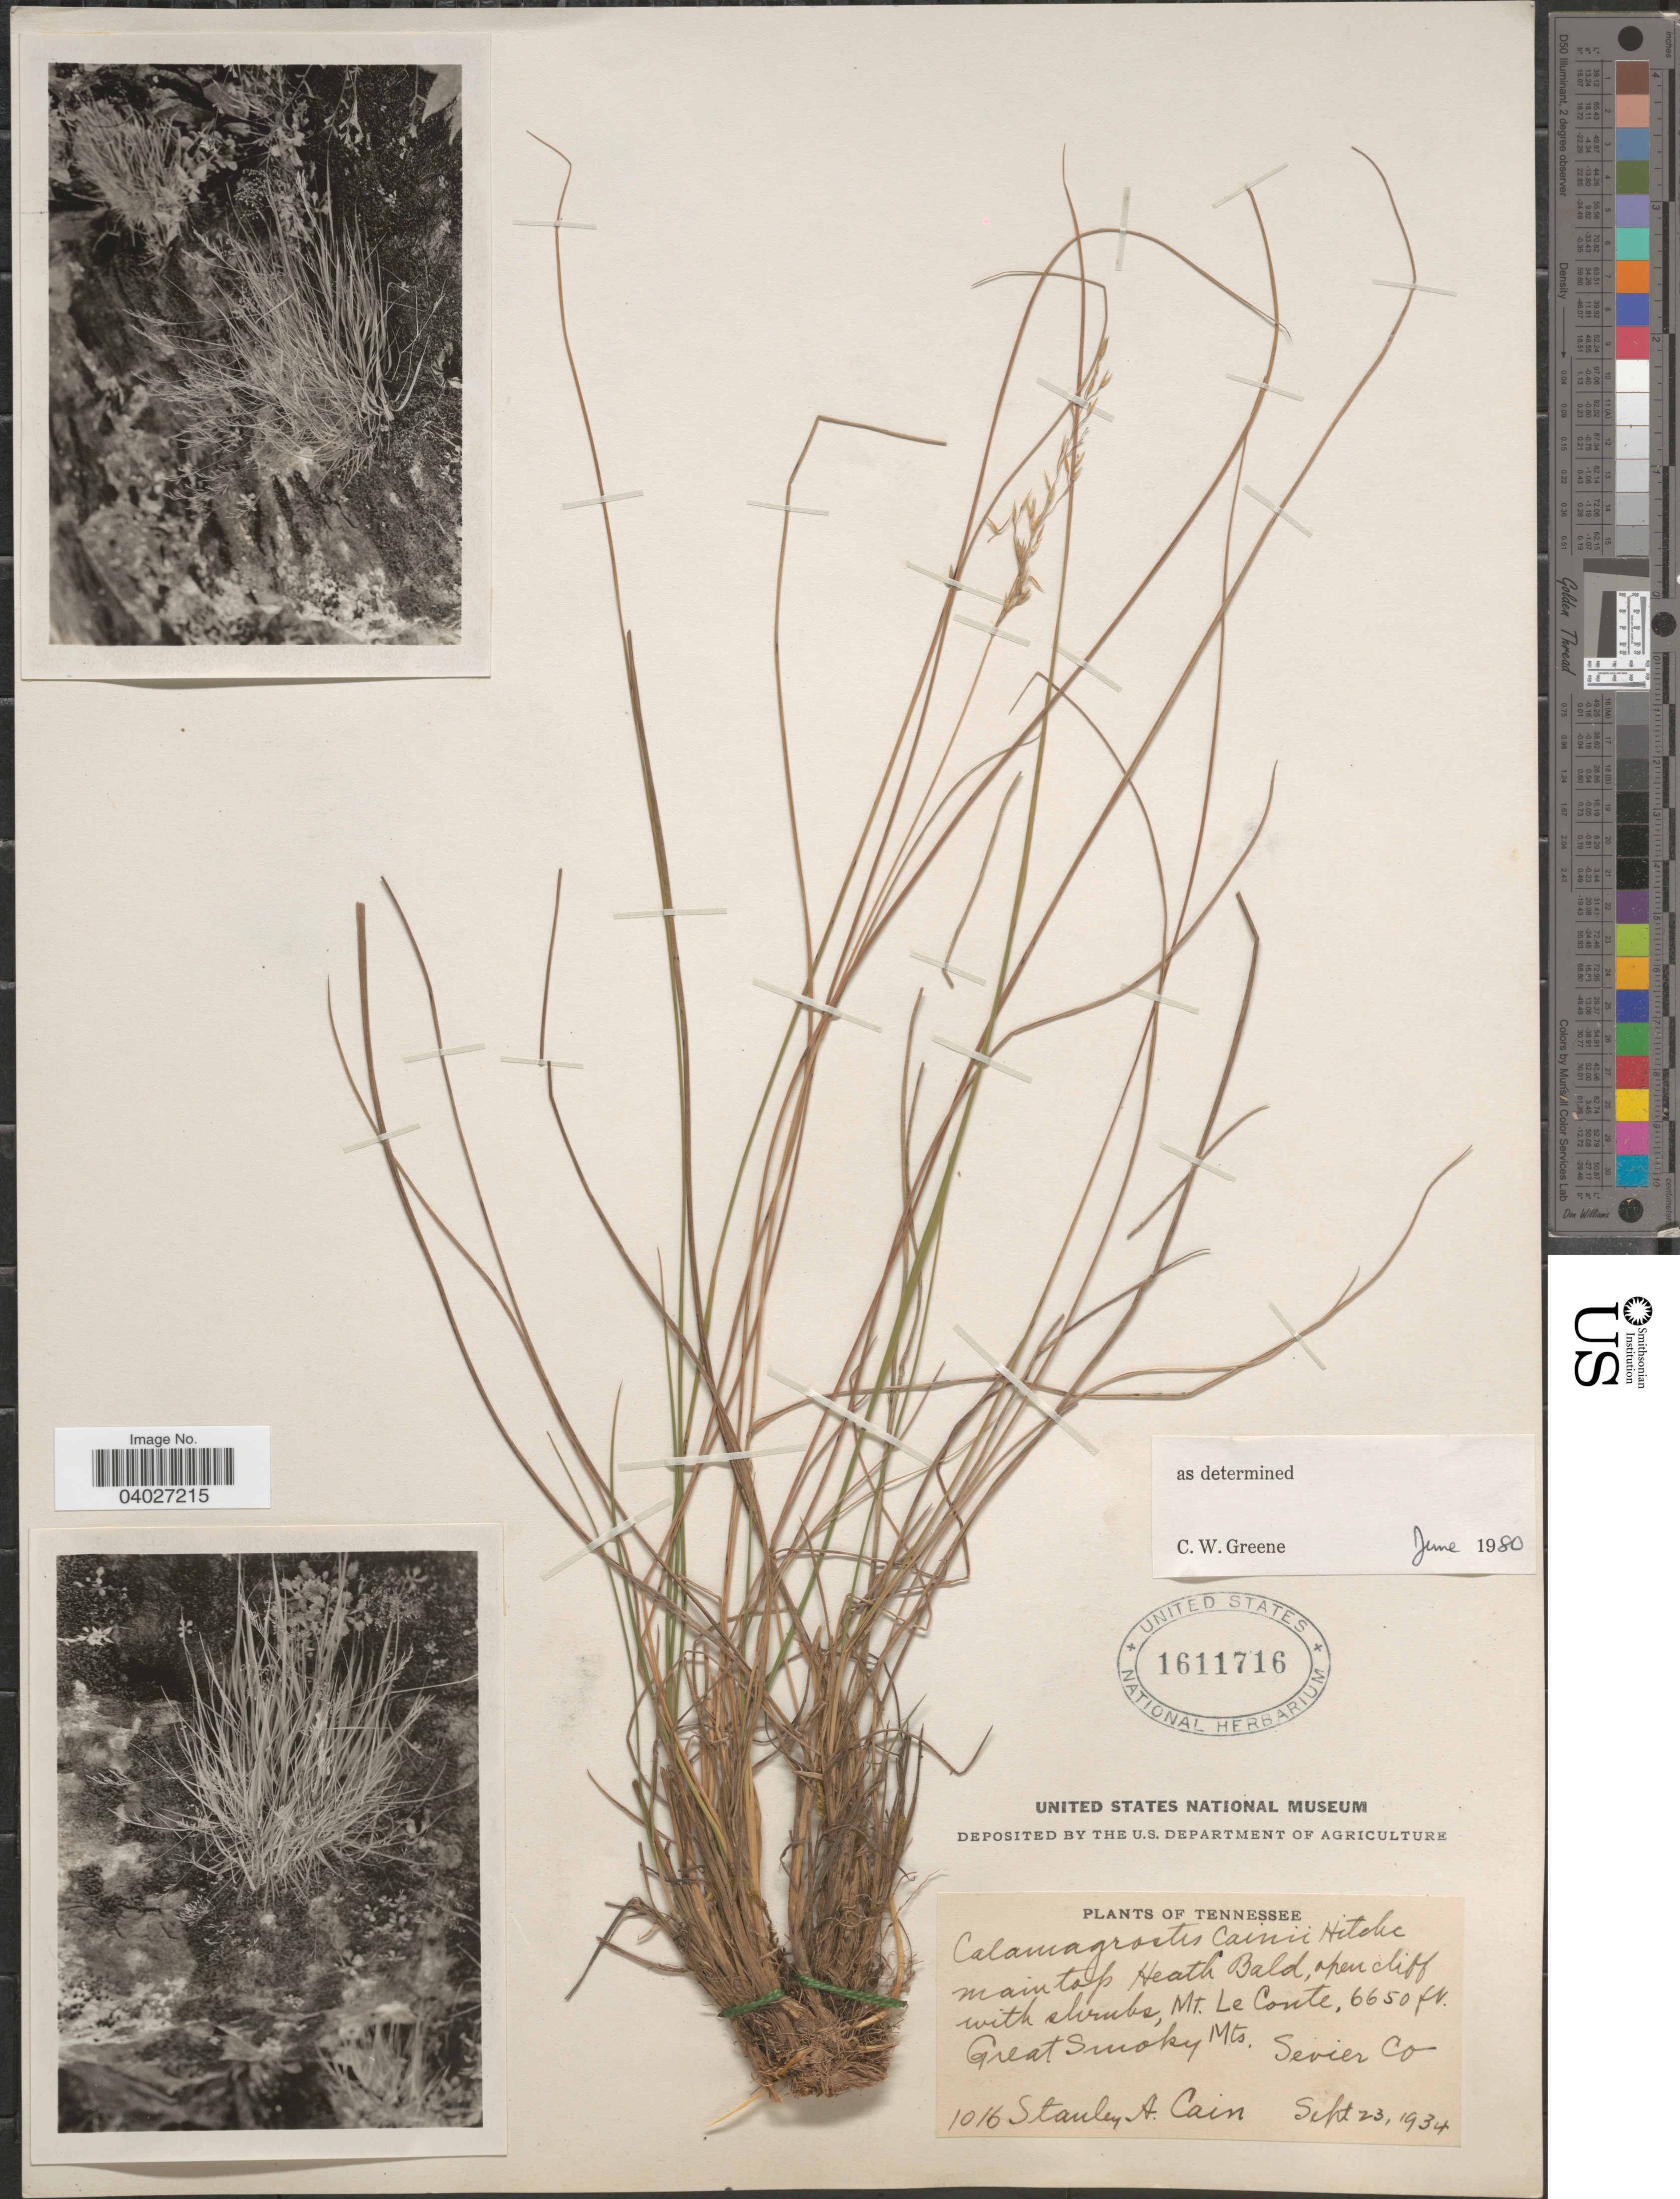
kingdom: Plantae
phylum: Tracheophyta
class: Liliopsida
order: Poales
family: Poaceae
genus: Calamagrostis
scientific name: Calamagrostis cainii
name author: Hitchc.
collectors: S. Cain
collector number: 1016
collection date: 1934-09-23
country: United States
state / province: Tennessee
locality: Main top Heath Bald, open cliff with shrubs, Mt. Le Conte, Great Smoky Mts. Sevier Co.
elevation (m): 2027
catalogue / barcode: US 1611716